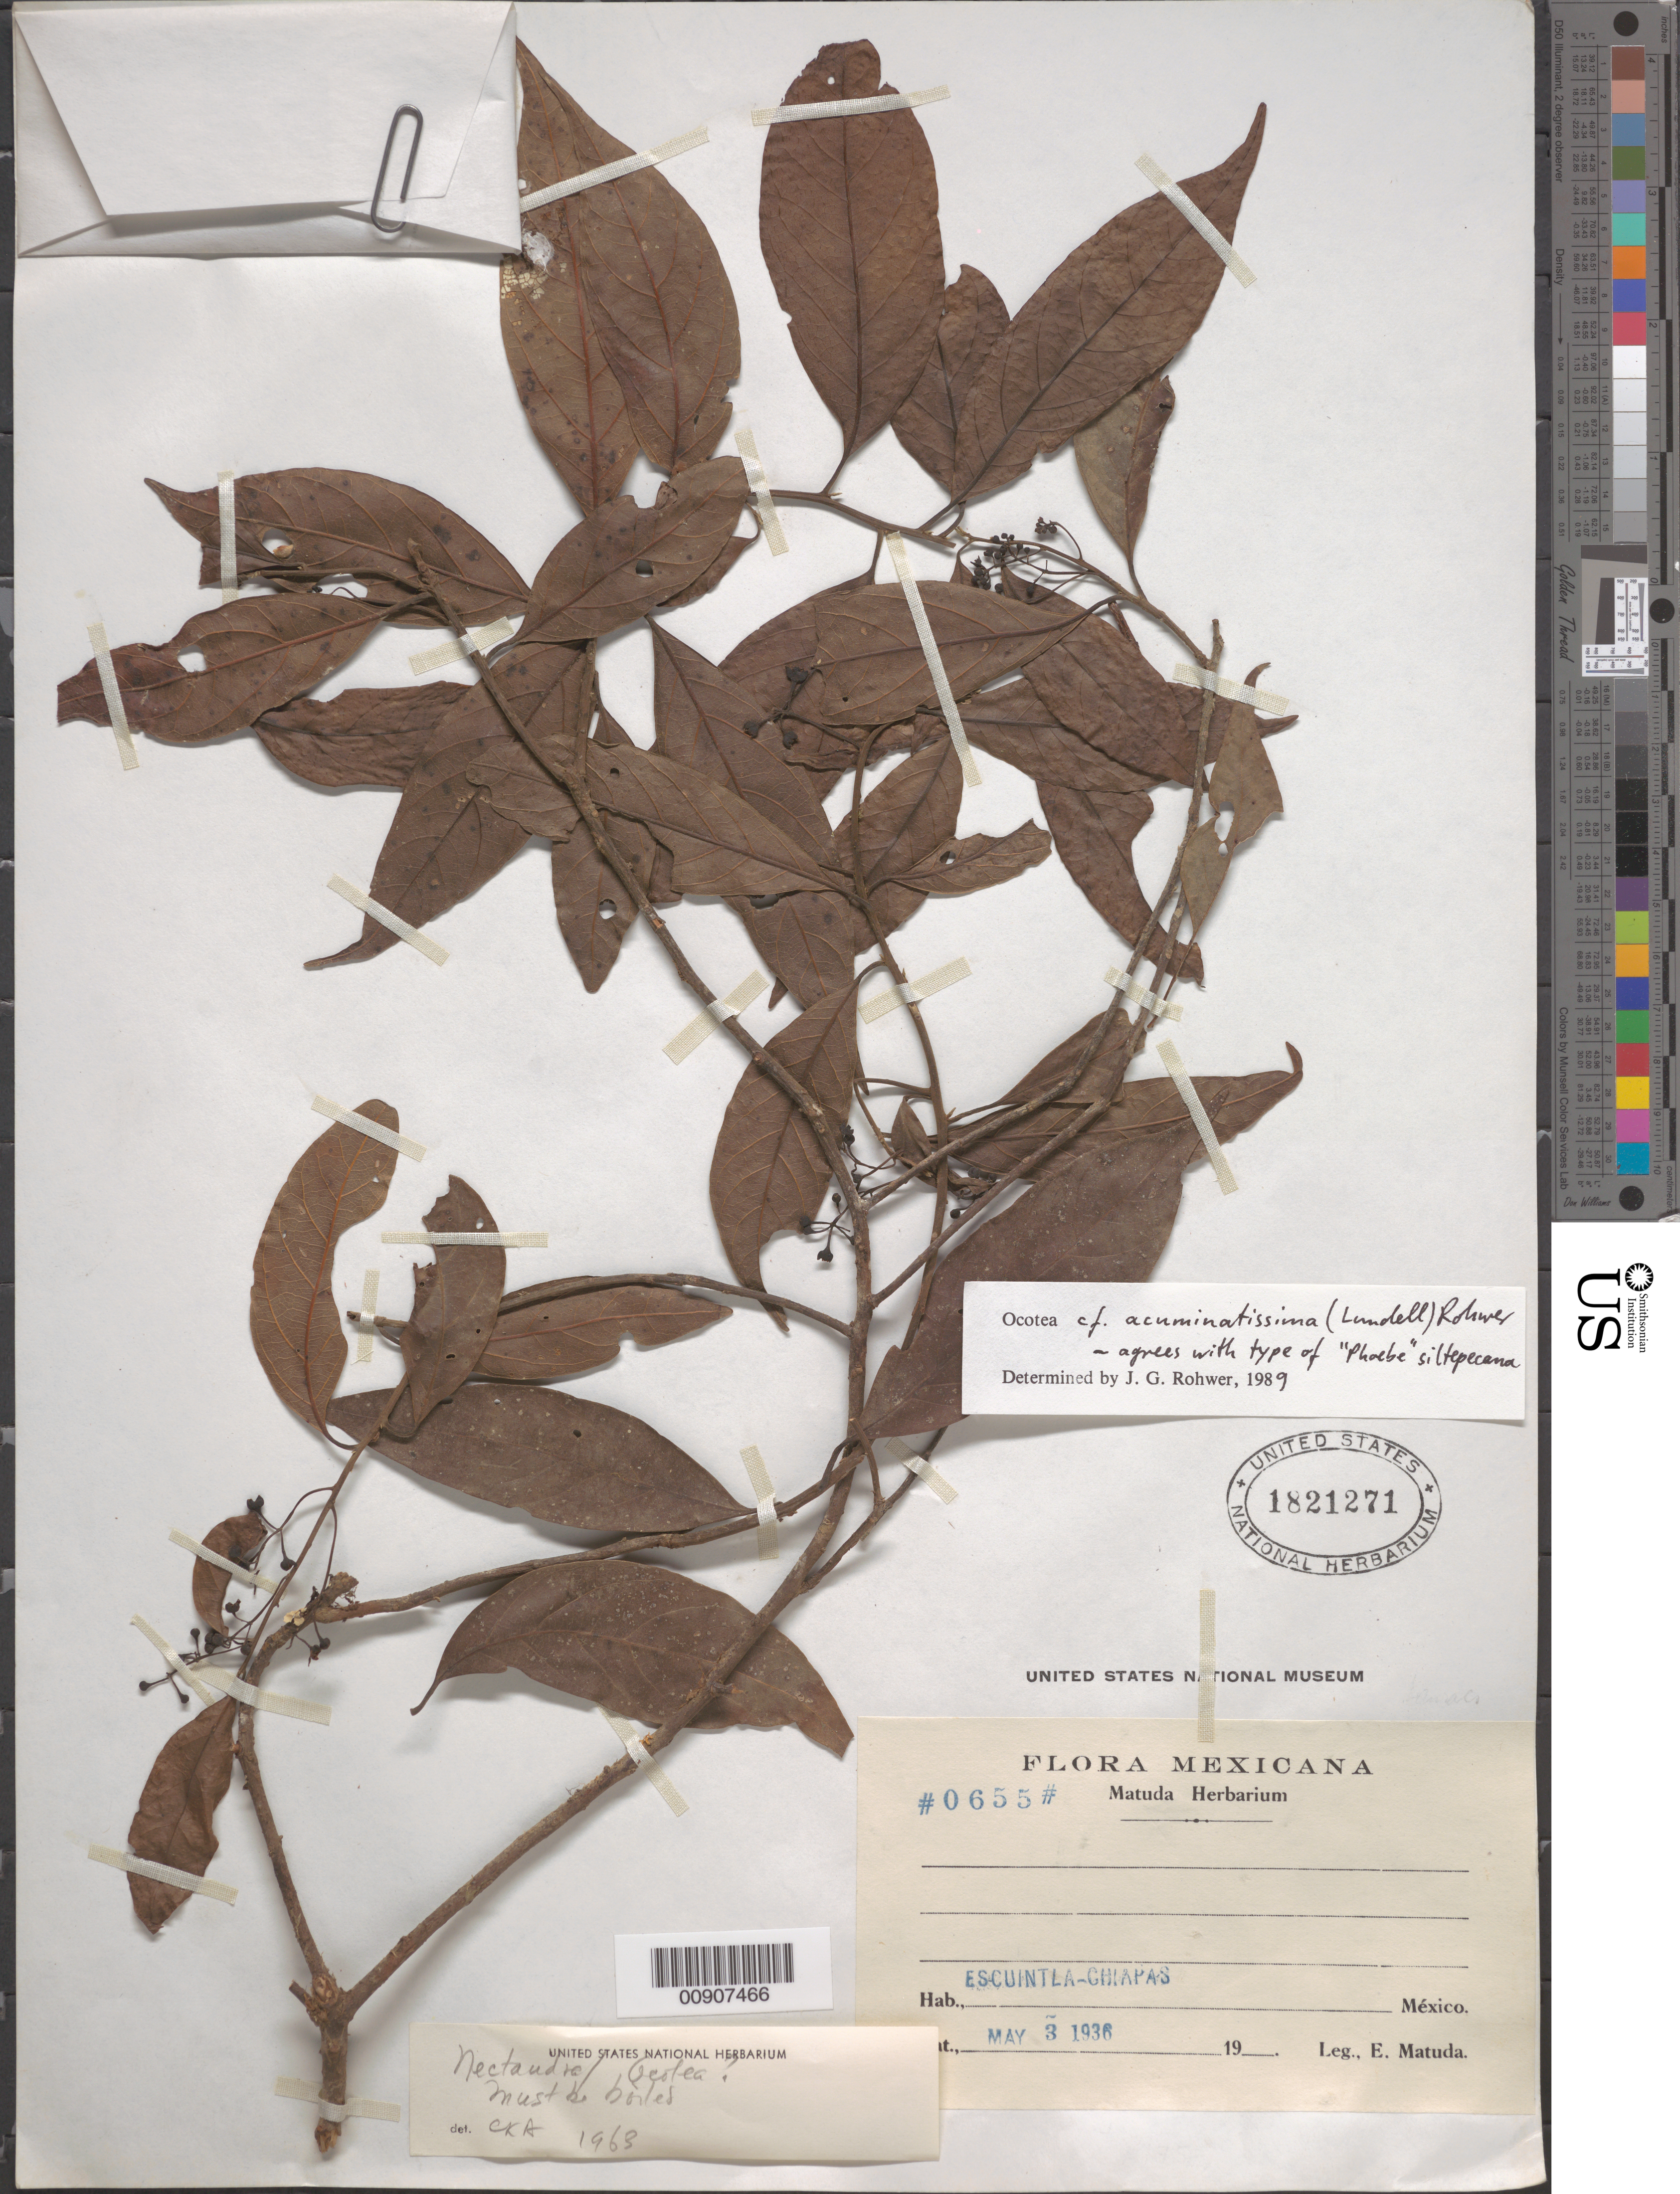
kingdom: Plantae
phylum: Tracheophyta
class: Magnoliopsida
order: Laurales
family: Lauraceae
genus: Ocotea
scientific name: Ocotea acuminatissima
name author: (Lundell) Rohwer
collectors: E. Matuda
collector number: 0655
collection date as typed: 03 May 1936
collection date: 1936-05-03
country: Mexico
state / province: Chiapas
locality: Escuintla, Chiapas.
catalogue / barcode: US 1821271